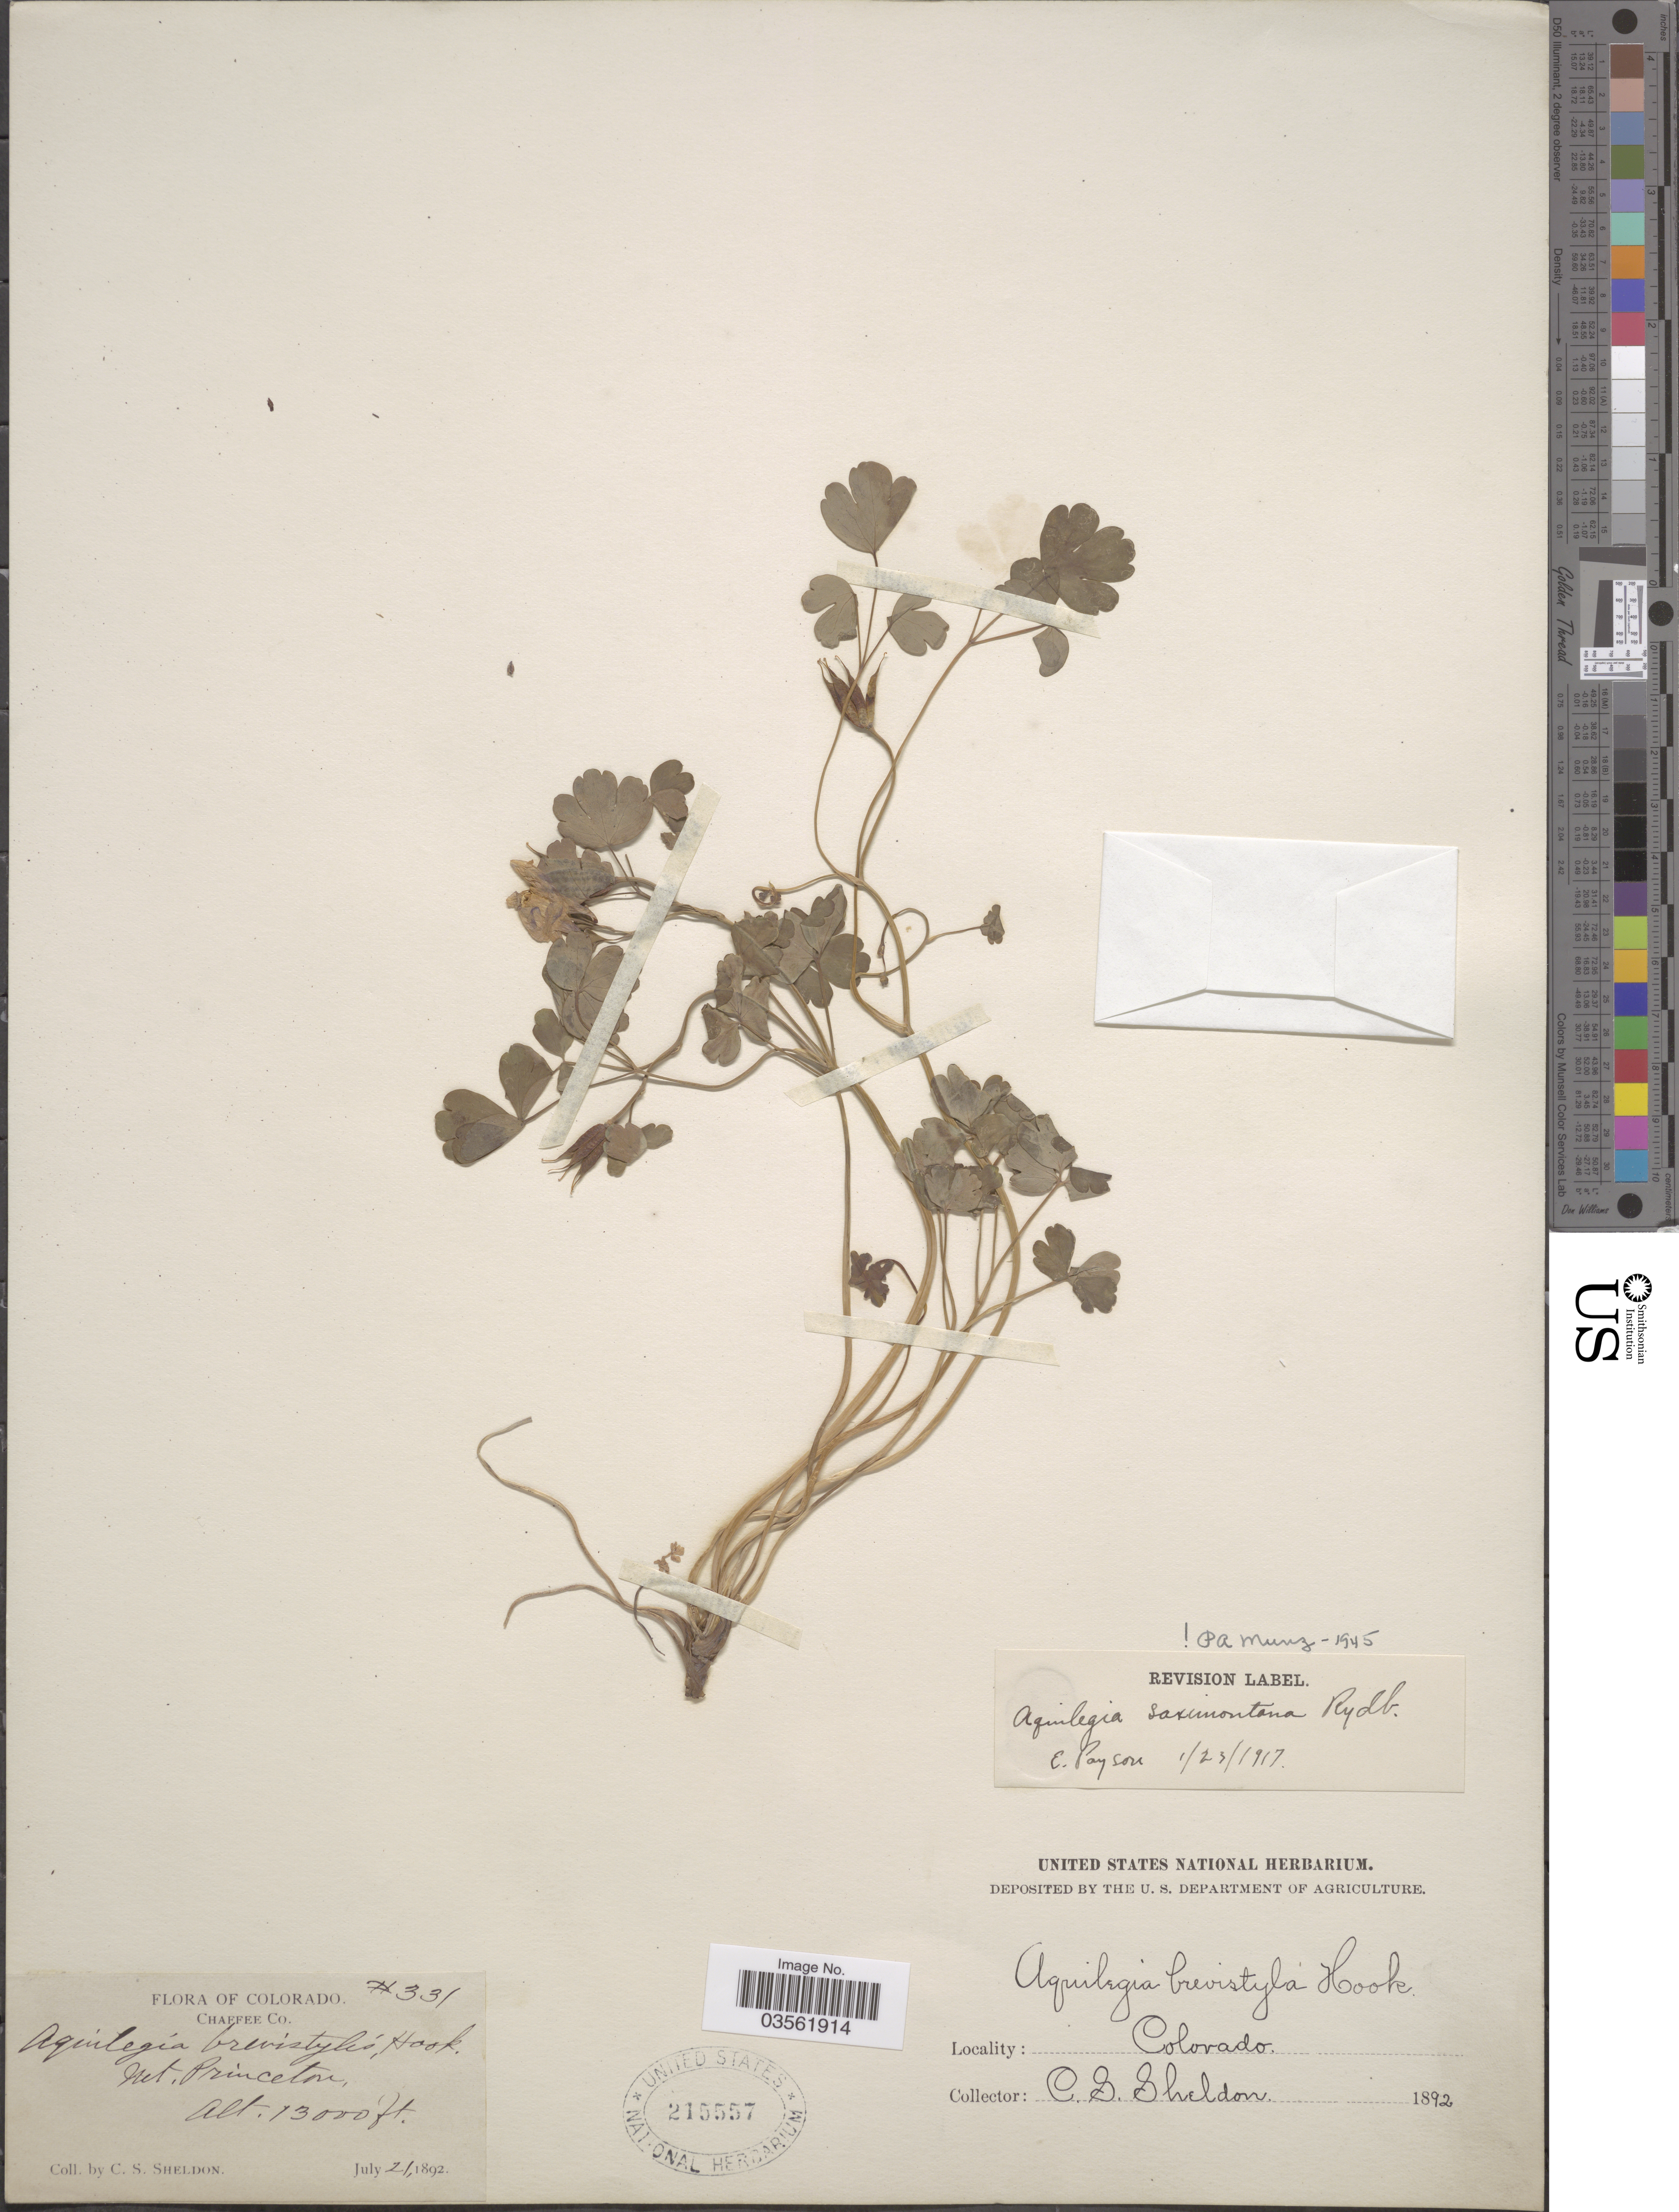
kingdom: Plantae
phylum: Tracheophyta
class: Magnoliopsida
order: Ranunculales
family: Ranunculaceae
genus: Aquilegia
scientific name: Aquilegia saximontana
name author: Rydb.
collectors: C. S. Sheldon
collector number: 331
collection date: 1892-07-21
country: United States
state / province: Colorado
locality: Chaffee Co. Mt. Princeton.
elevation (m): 3962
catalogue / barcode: US 215557